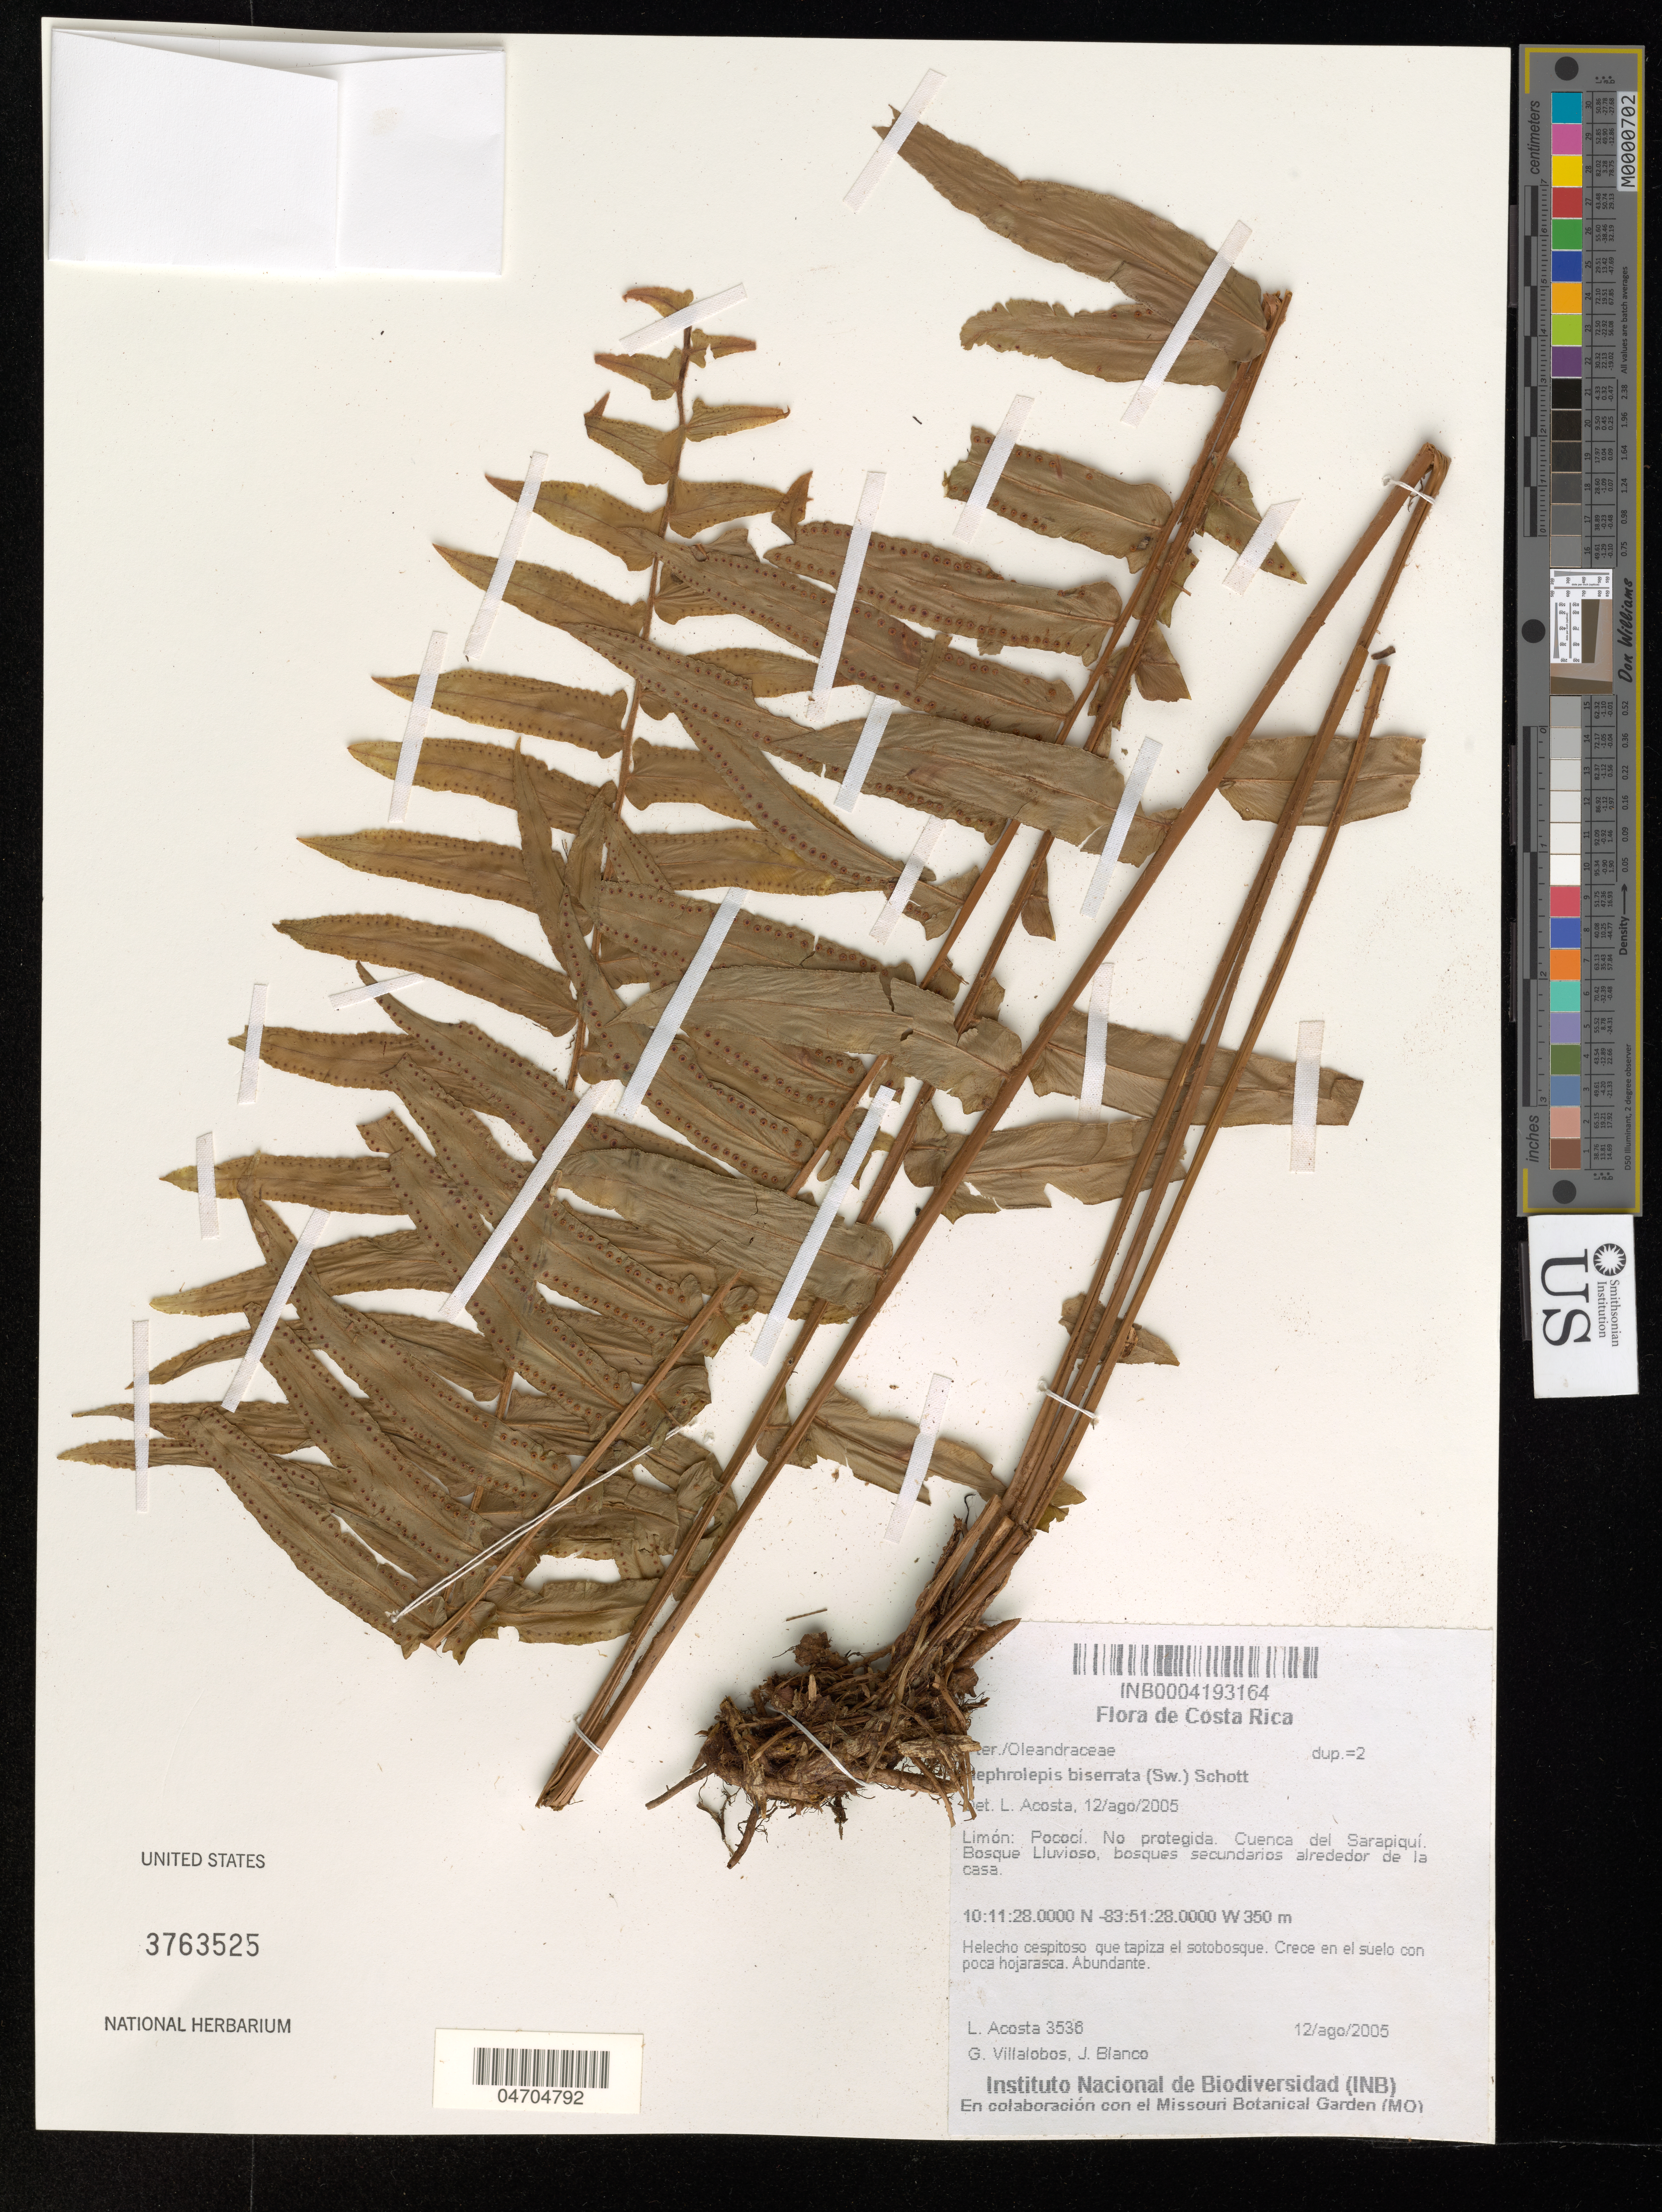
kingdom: Plantae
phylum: Tracheophyta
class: Polypodiopsida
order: Polypodiales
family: Nephrolepidaceae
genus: Nephrolepis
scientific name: Nephrolepis biserrata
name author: (Sw.) Schott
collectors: L. Acosta, G. Villalobos & J. Blanco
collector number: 3536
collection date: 2005-08-12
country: Costa Rica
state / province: Limón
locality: Pococí. No protegida. Cuenca del Sarapiquí. Bosque Lluvioso, bosques secundarios alrededor de la casa.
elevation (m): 350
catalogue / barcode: US 3763525